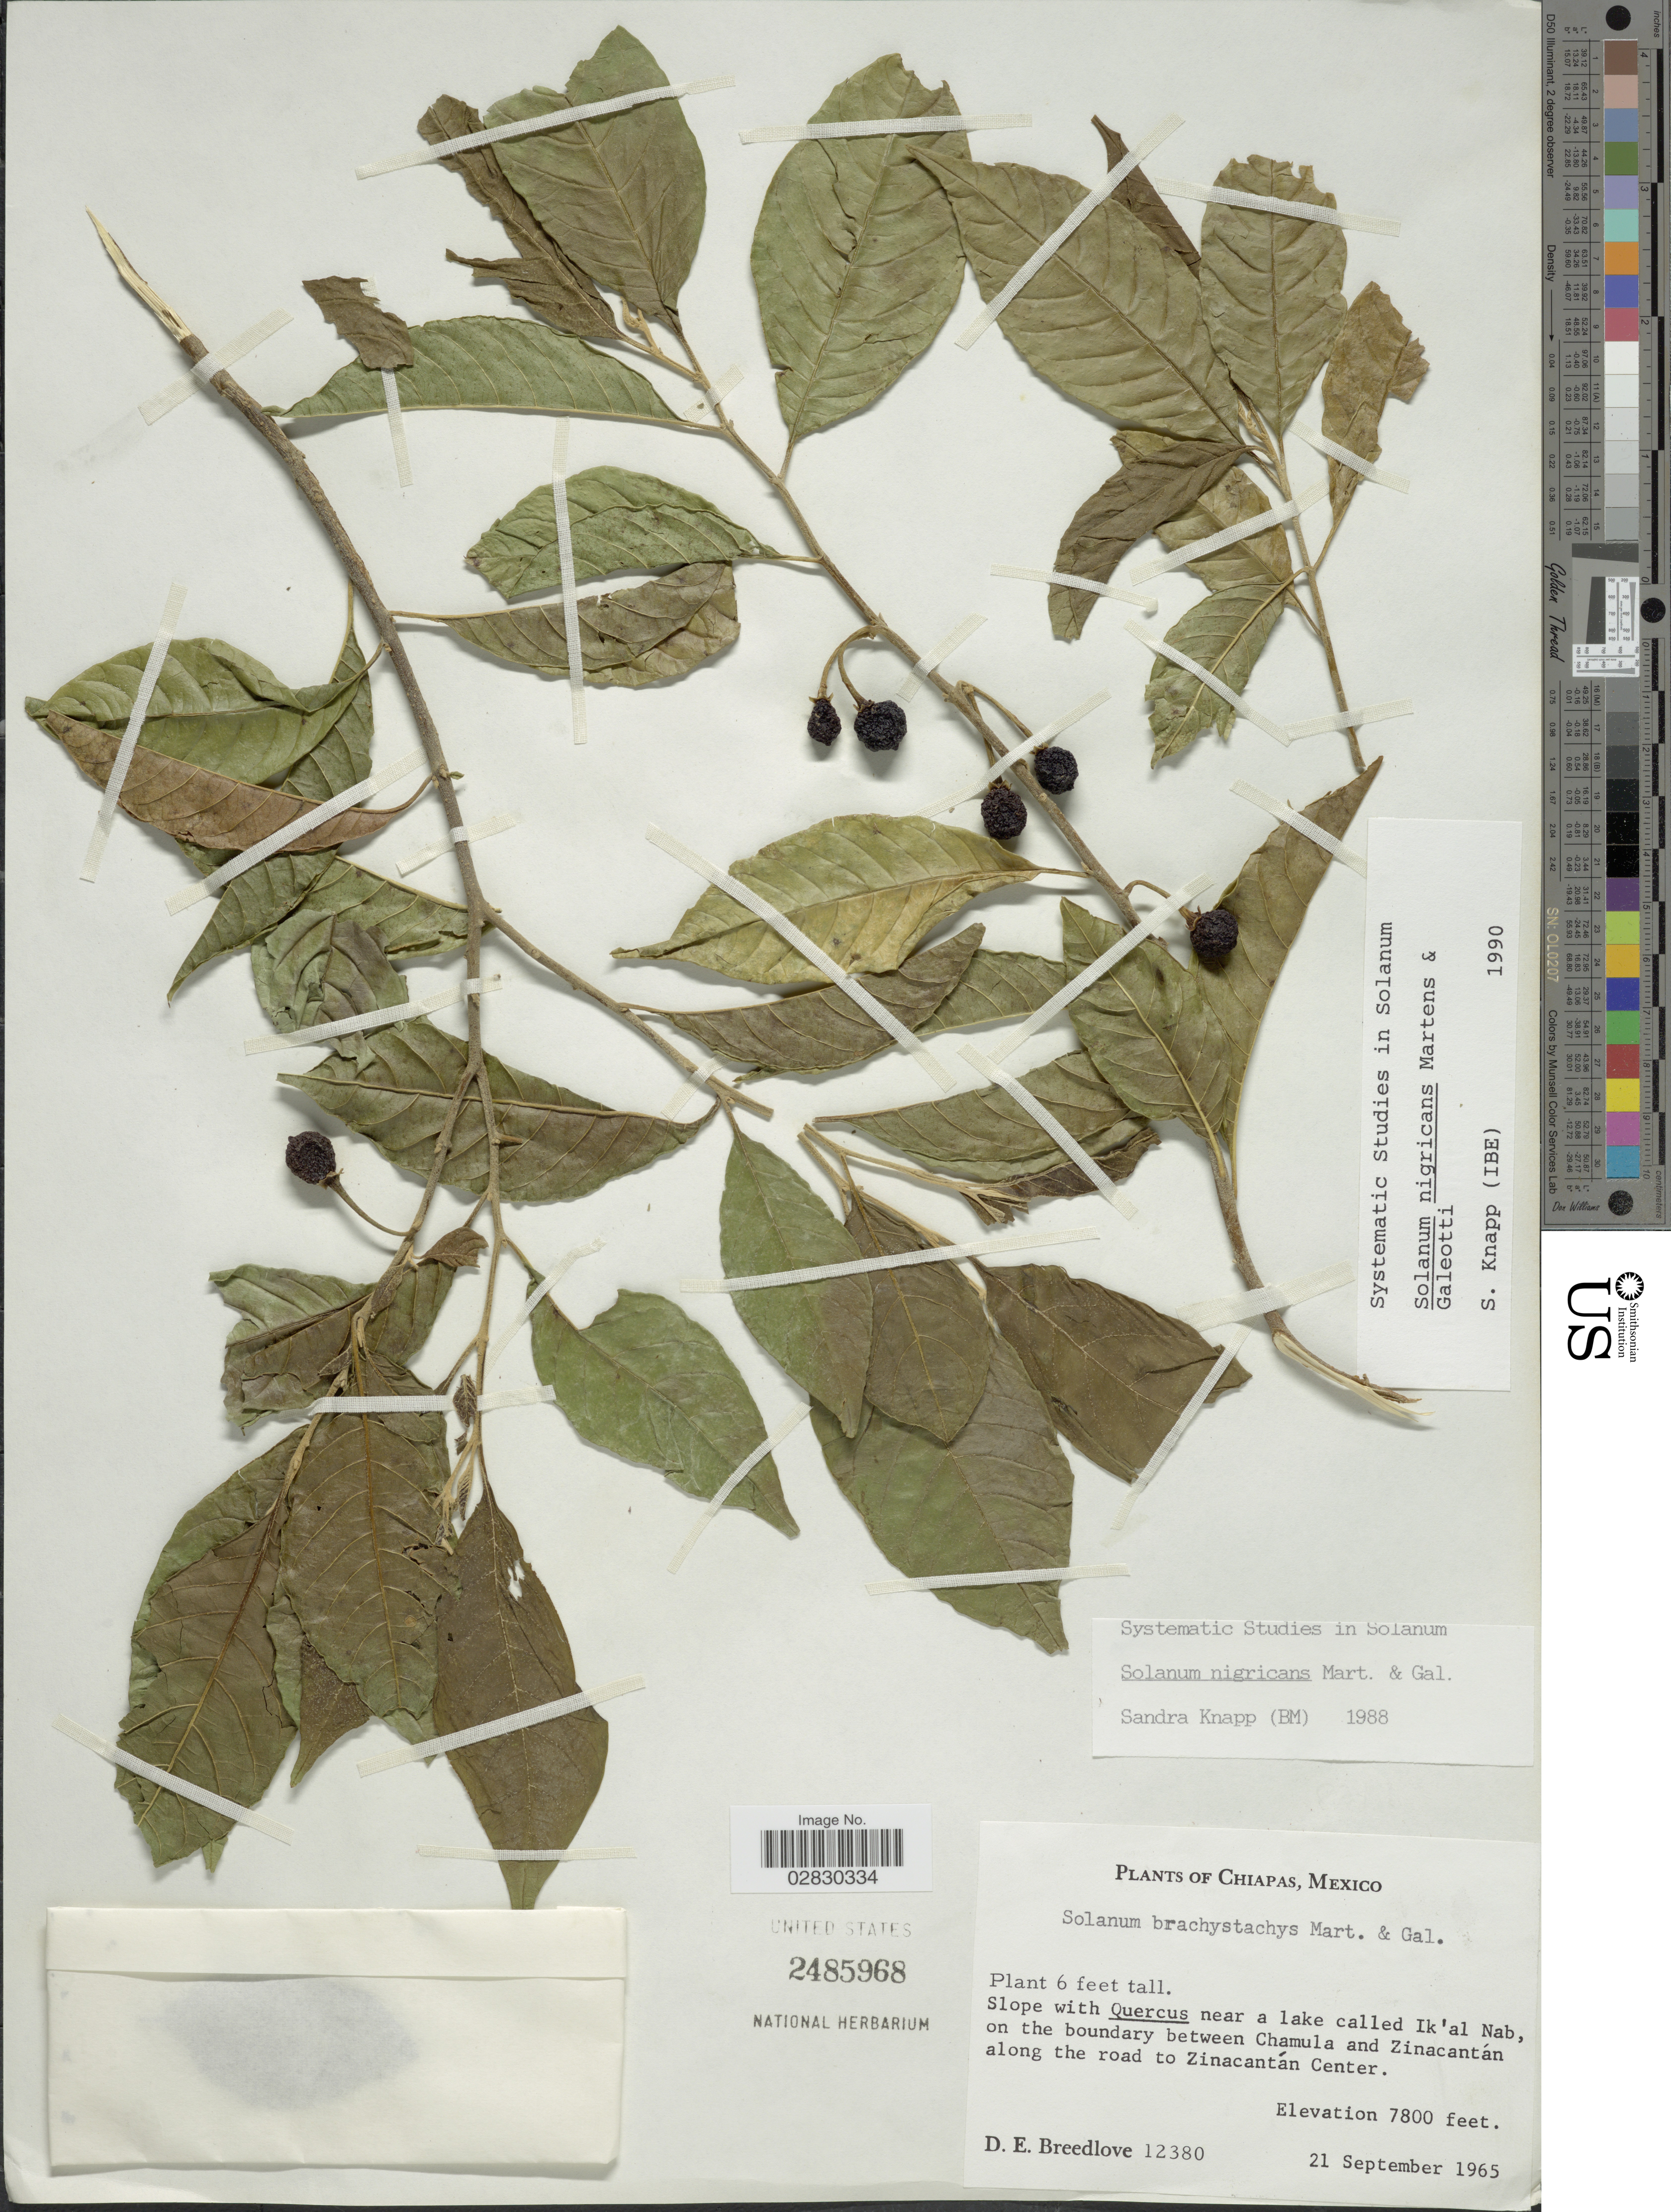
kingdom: Plantae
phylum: Tracheophyta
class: Magnoliopsida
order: Solanales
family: Solanaceae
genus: Solanum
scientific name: Solanum nigricans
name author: M. Martens & Galeotti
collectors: D. E. Breedlove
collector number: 12380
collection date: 1965-09-21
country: Mexico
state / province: Chiapas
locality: Slope with Quercus near a lake called Ik'al Nab, on the boundary between Chamula and Zinacantán along the road to Zinacantán Center.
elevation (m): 2377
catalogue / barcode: US 2485968